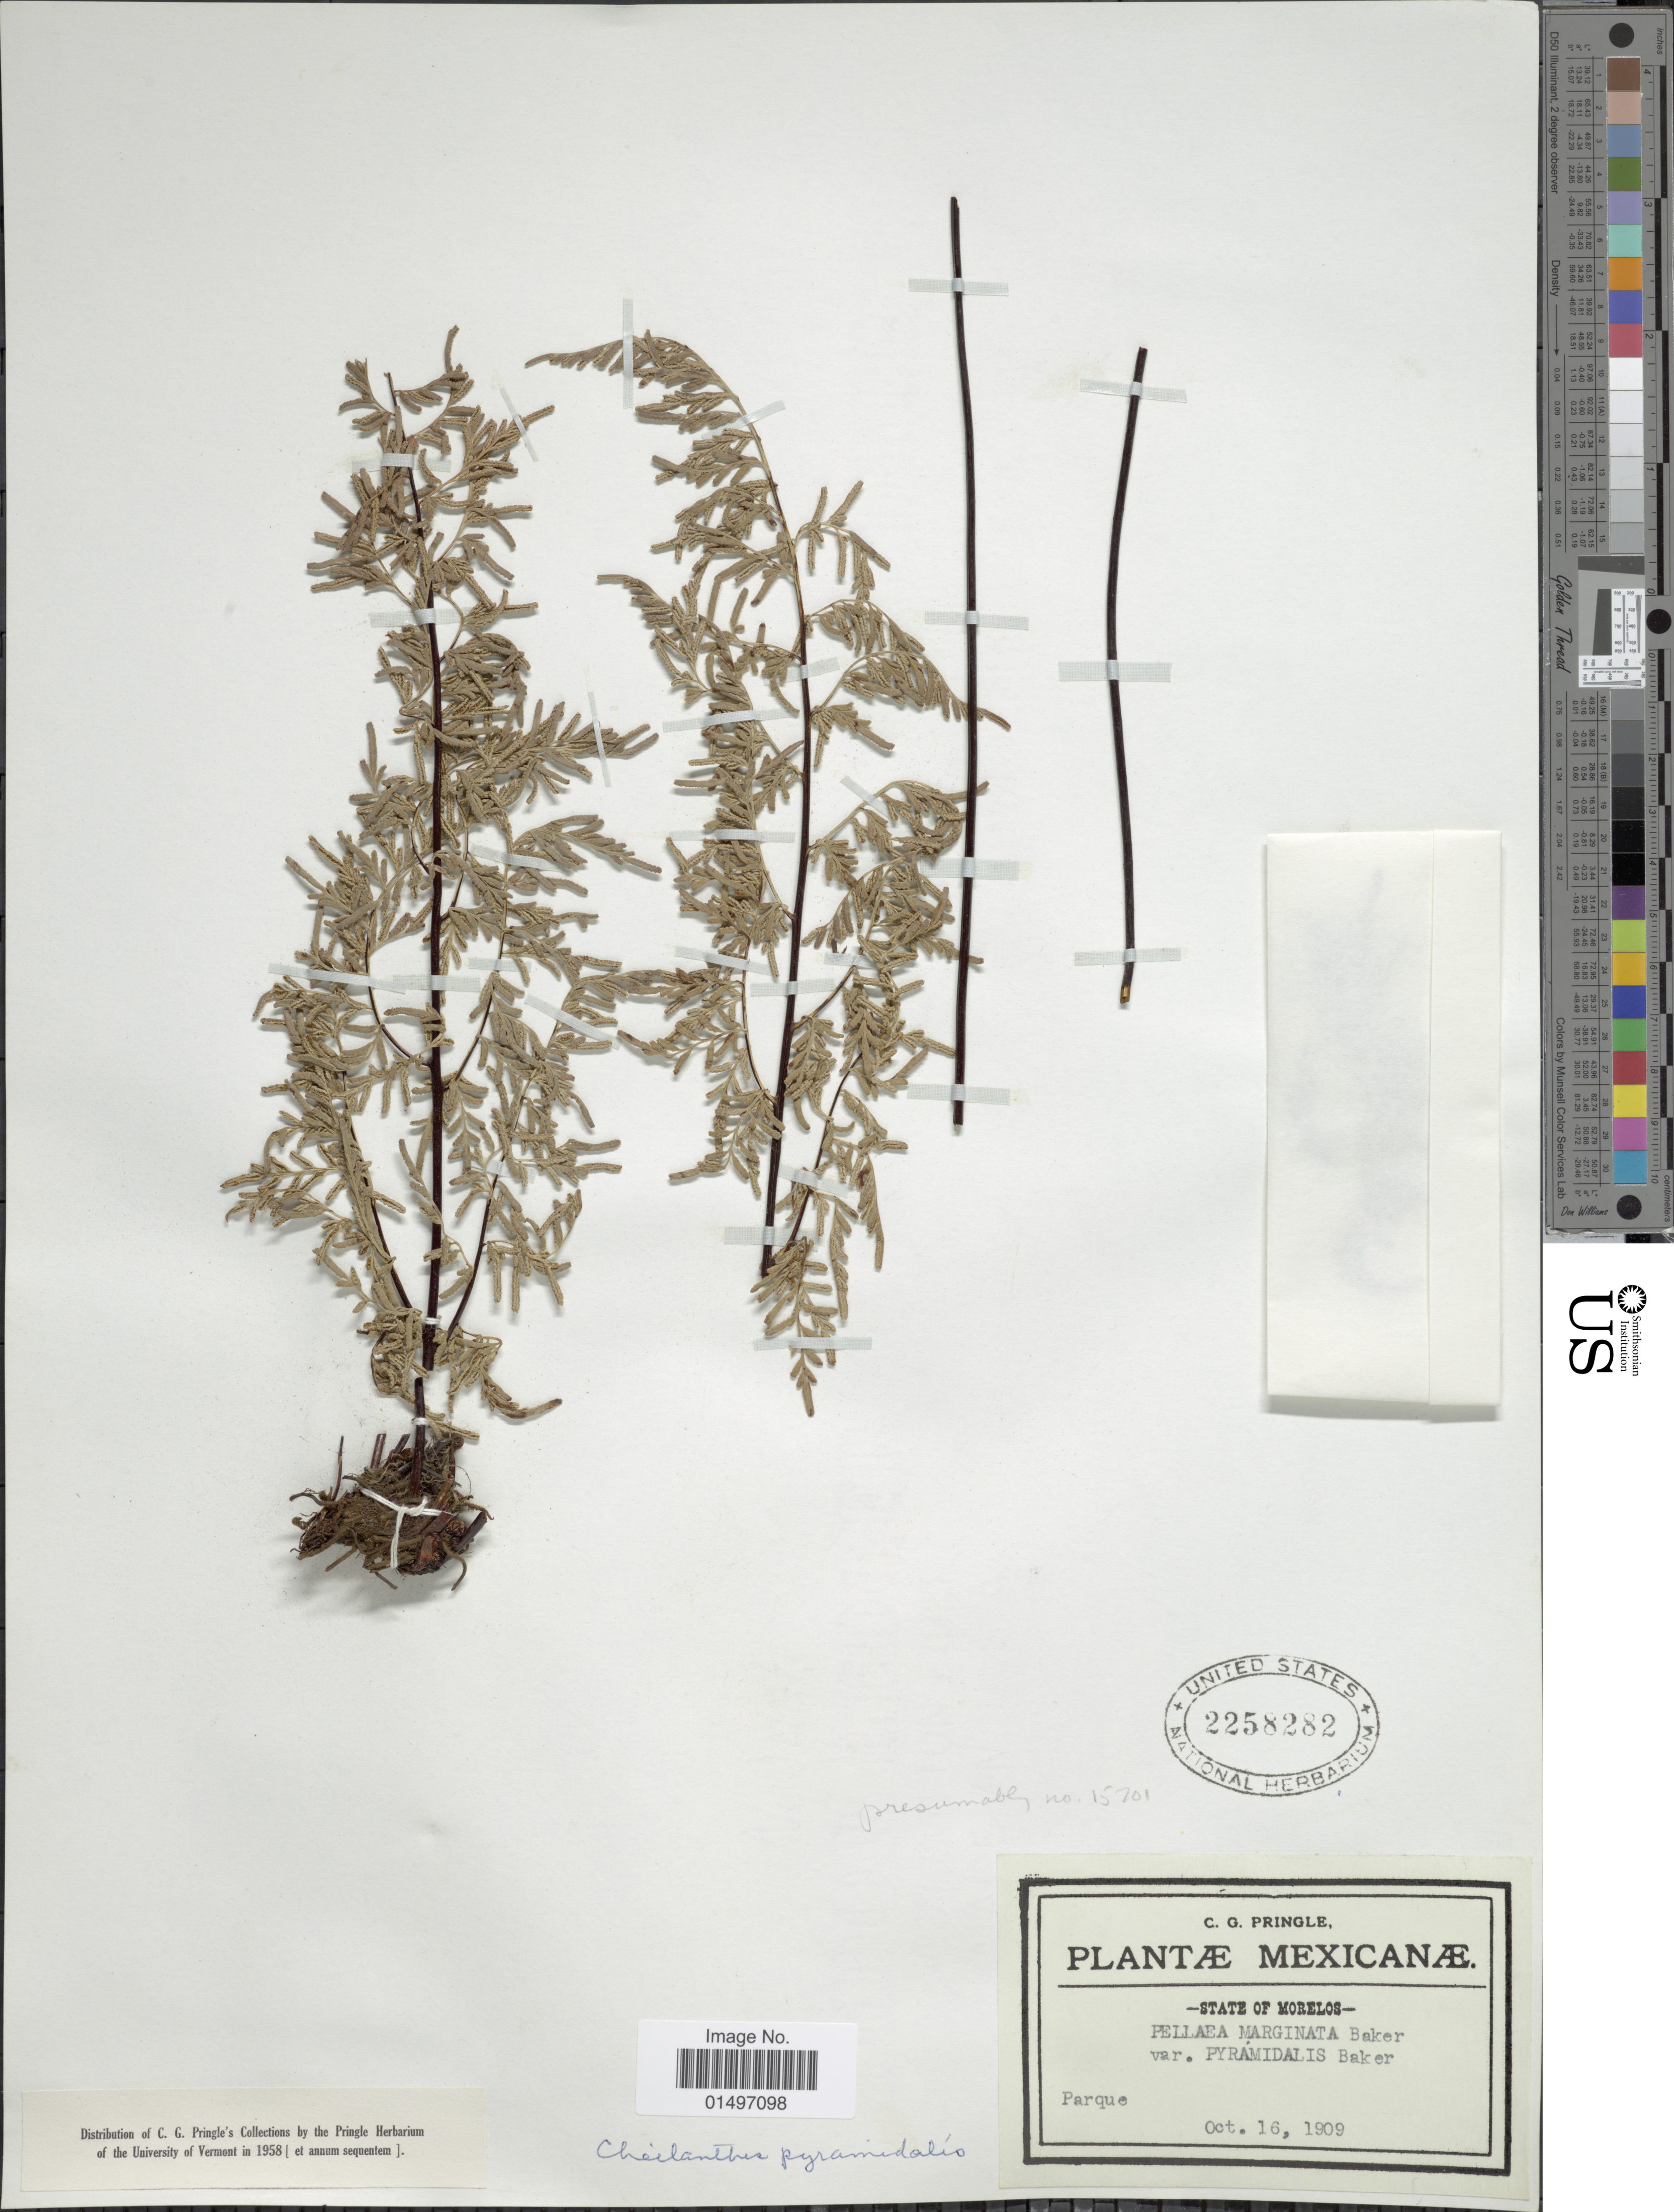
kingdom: Plantae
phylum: Tracheophyta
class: Polypodiopsida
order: Polypodiales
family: Pteridaceae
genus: Gaga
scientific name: Gaga hirsuta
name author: (Link) Fay W. Li & Windham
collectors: C. G. Pringle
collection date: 1909-10-16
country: Mexico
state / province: Morelos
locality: Mexicanae, Parque.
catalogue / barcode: US 2258282